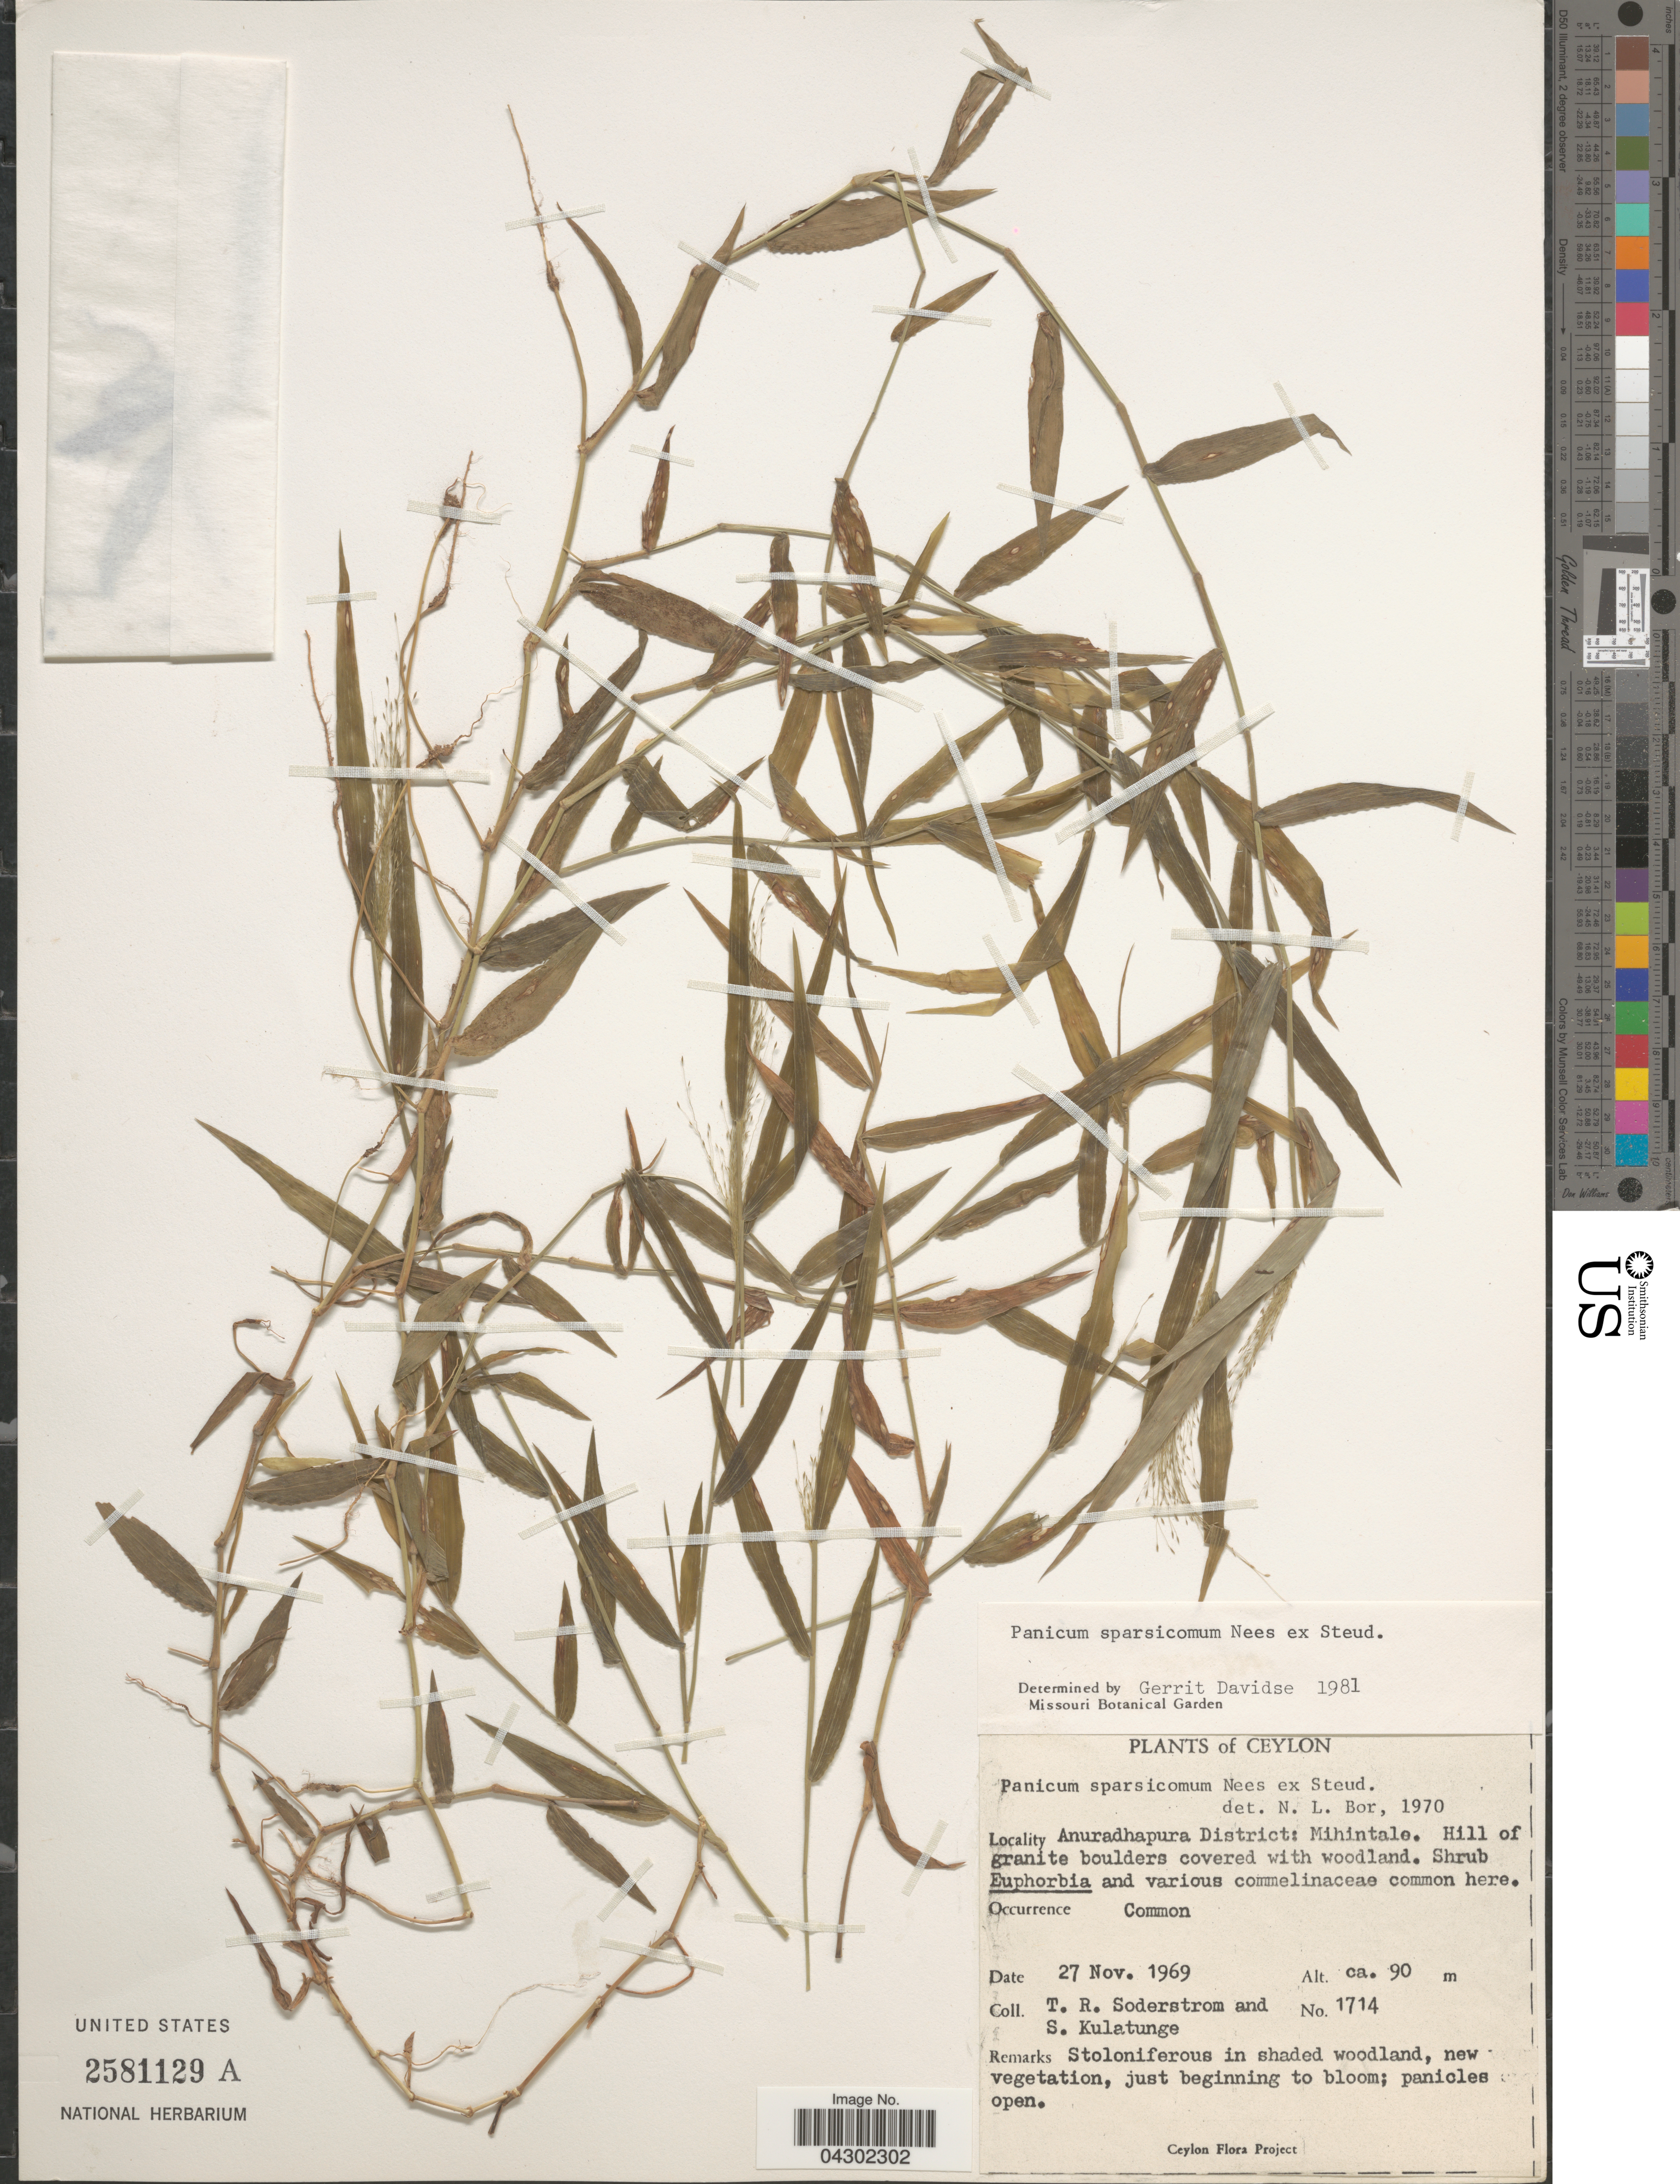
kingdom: Plantae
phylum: Tracheophyta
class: Liliopsida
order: Poales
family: Poaceae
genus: Panicum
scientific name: Panicum sparsicomum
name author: Nees ex Steud.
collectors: T. R. Soderstrom & S. Kulatunge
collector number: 1714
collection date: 1969-11-27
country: Sri Lanka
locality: Ceylon. Anuradhapura District: Mihintale.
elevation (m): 90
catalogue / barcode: US 2581129A